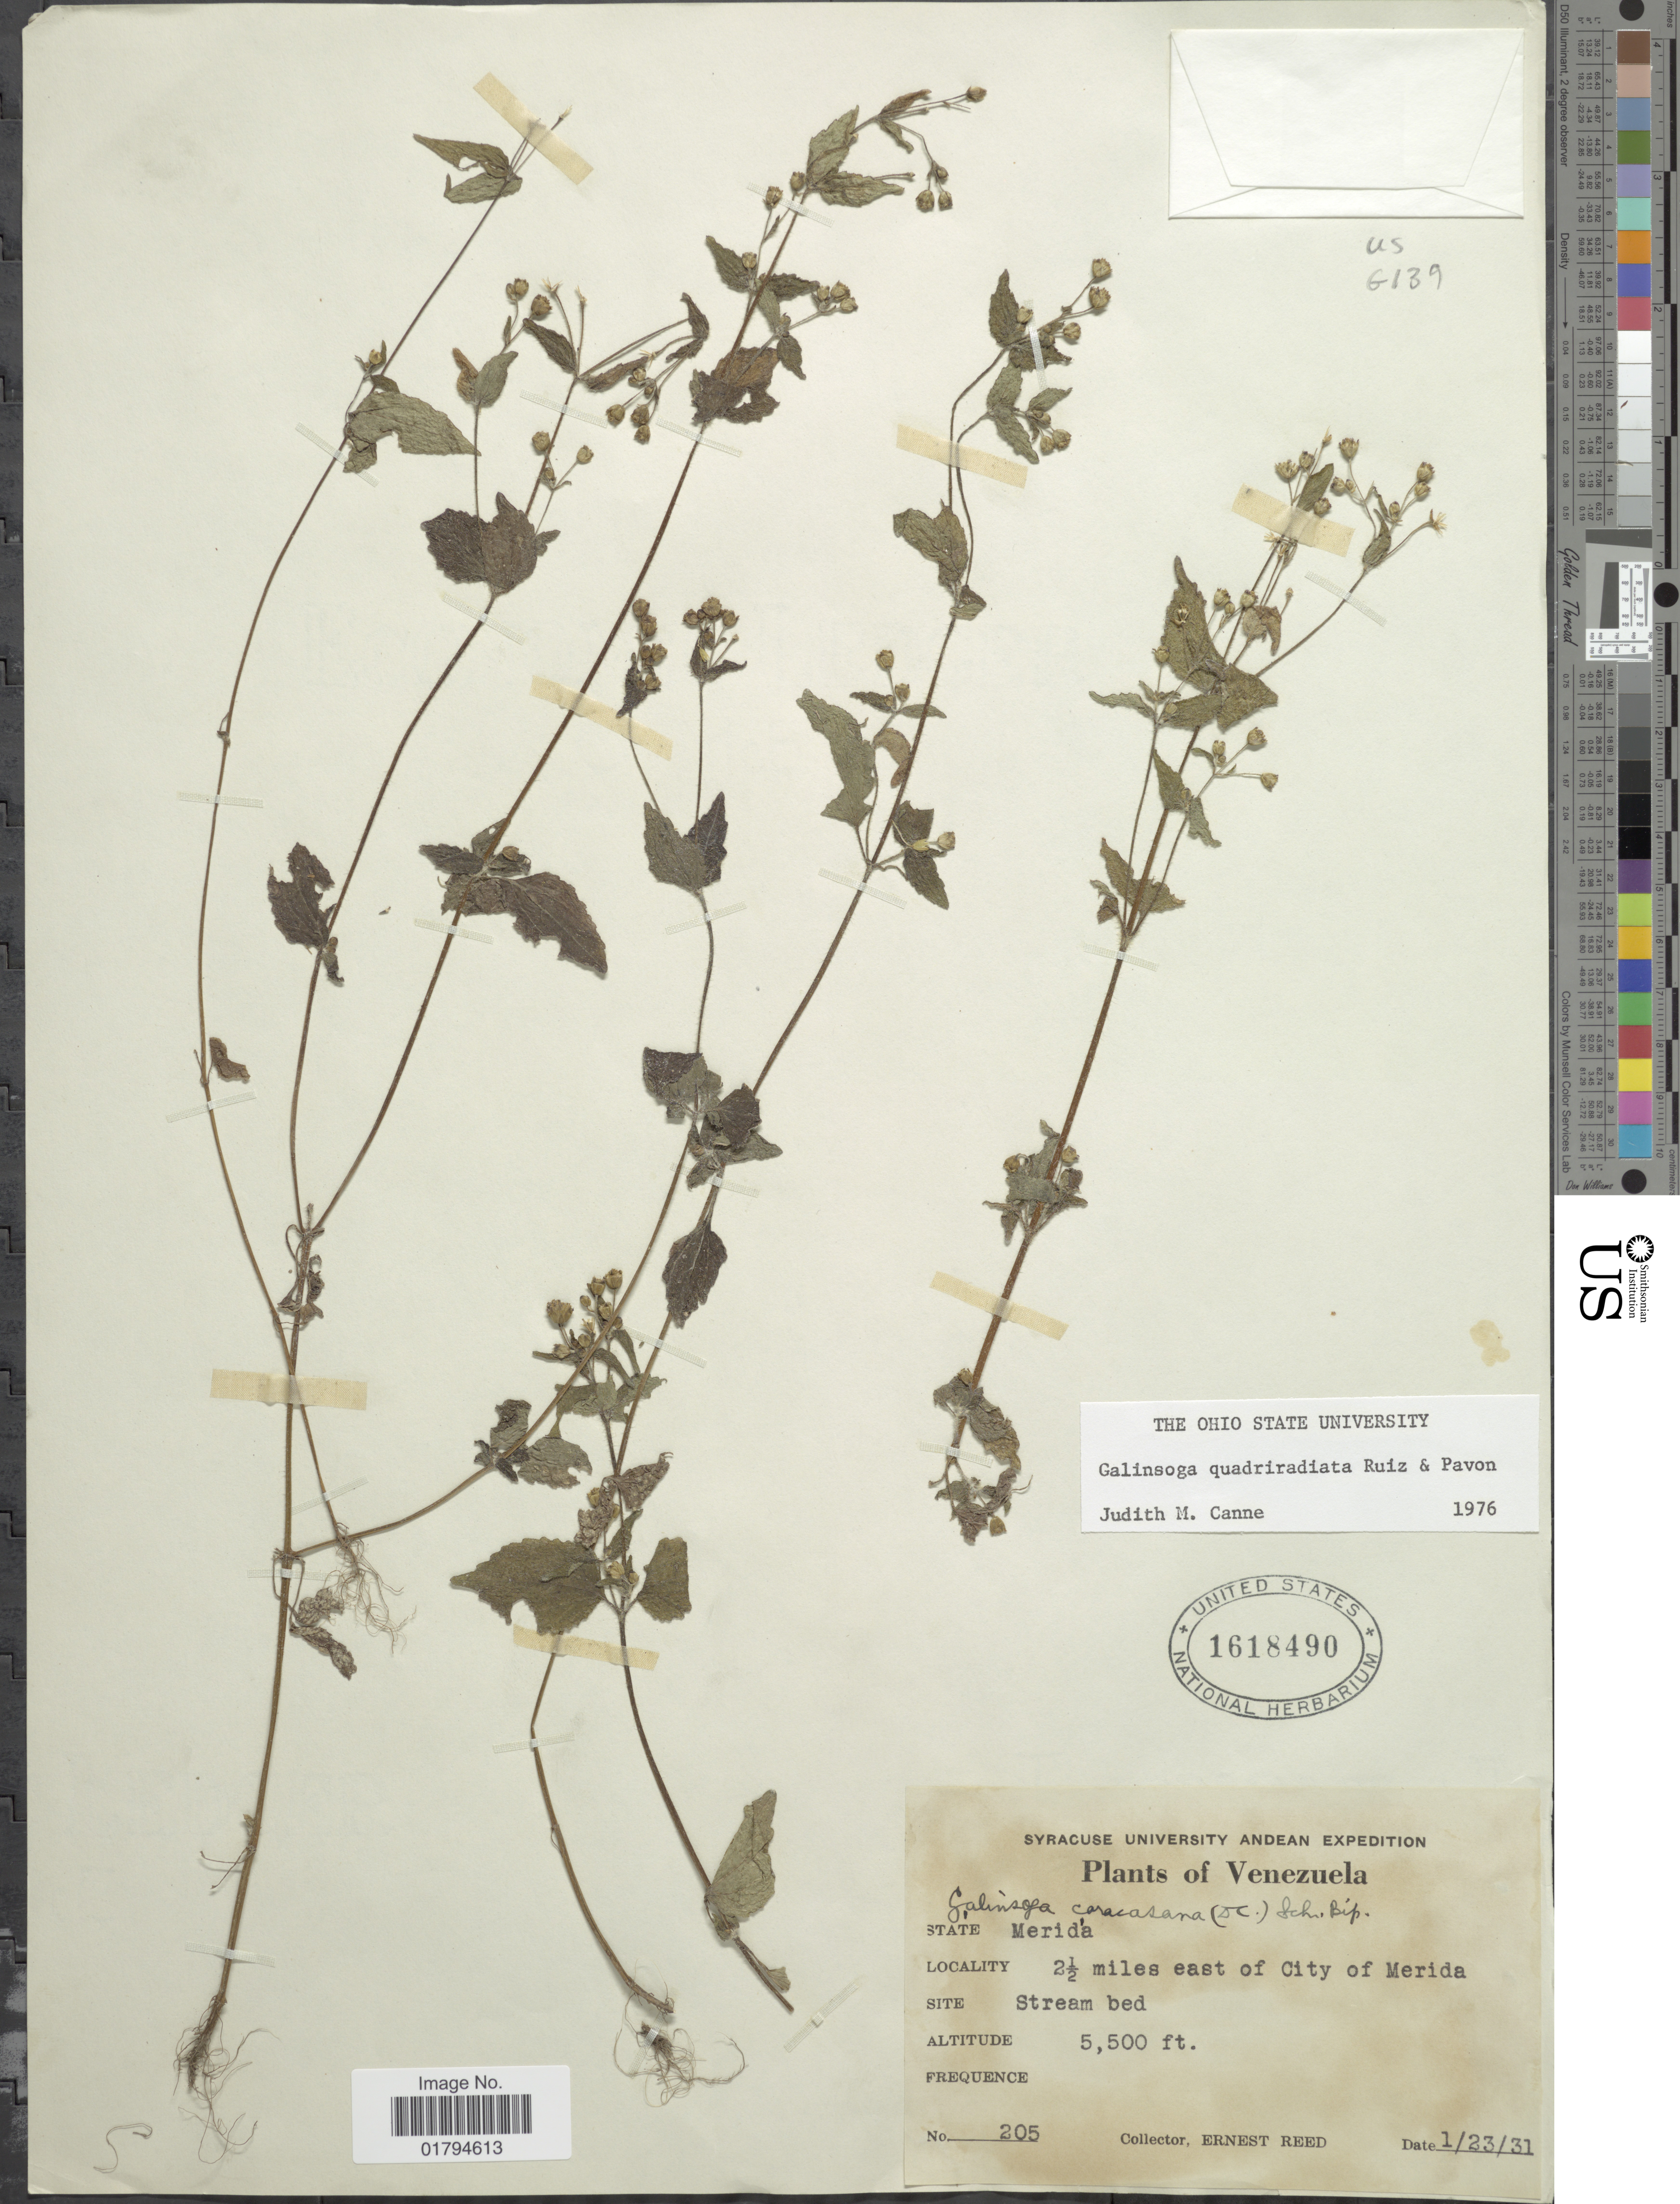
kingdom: Plantae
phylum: Tracheophyta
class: Magnoliopsida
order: Asterales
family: Asteraceae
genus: Galinsoga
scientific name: Galinsoga quadriradiata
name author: Ruiz & Pav.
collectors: E. Reed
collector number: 205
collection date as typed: Transcribed d/m/y: 23/1/31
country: Venezuela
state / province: Mérida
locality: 2 1/2 miles east of City of Merida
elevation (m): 1676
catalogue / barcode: US 1618490